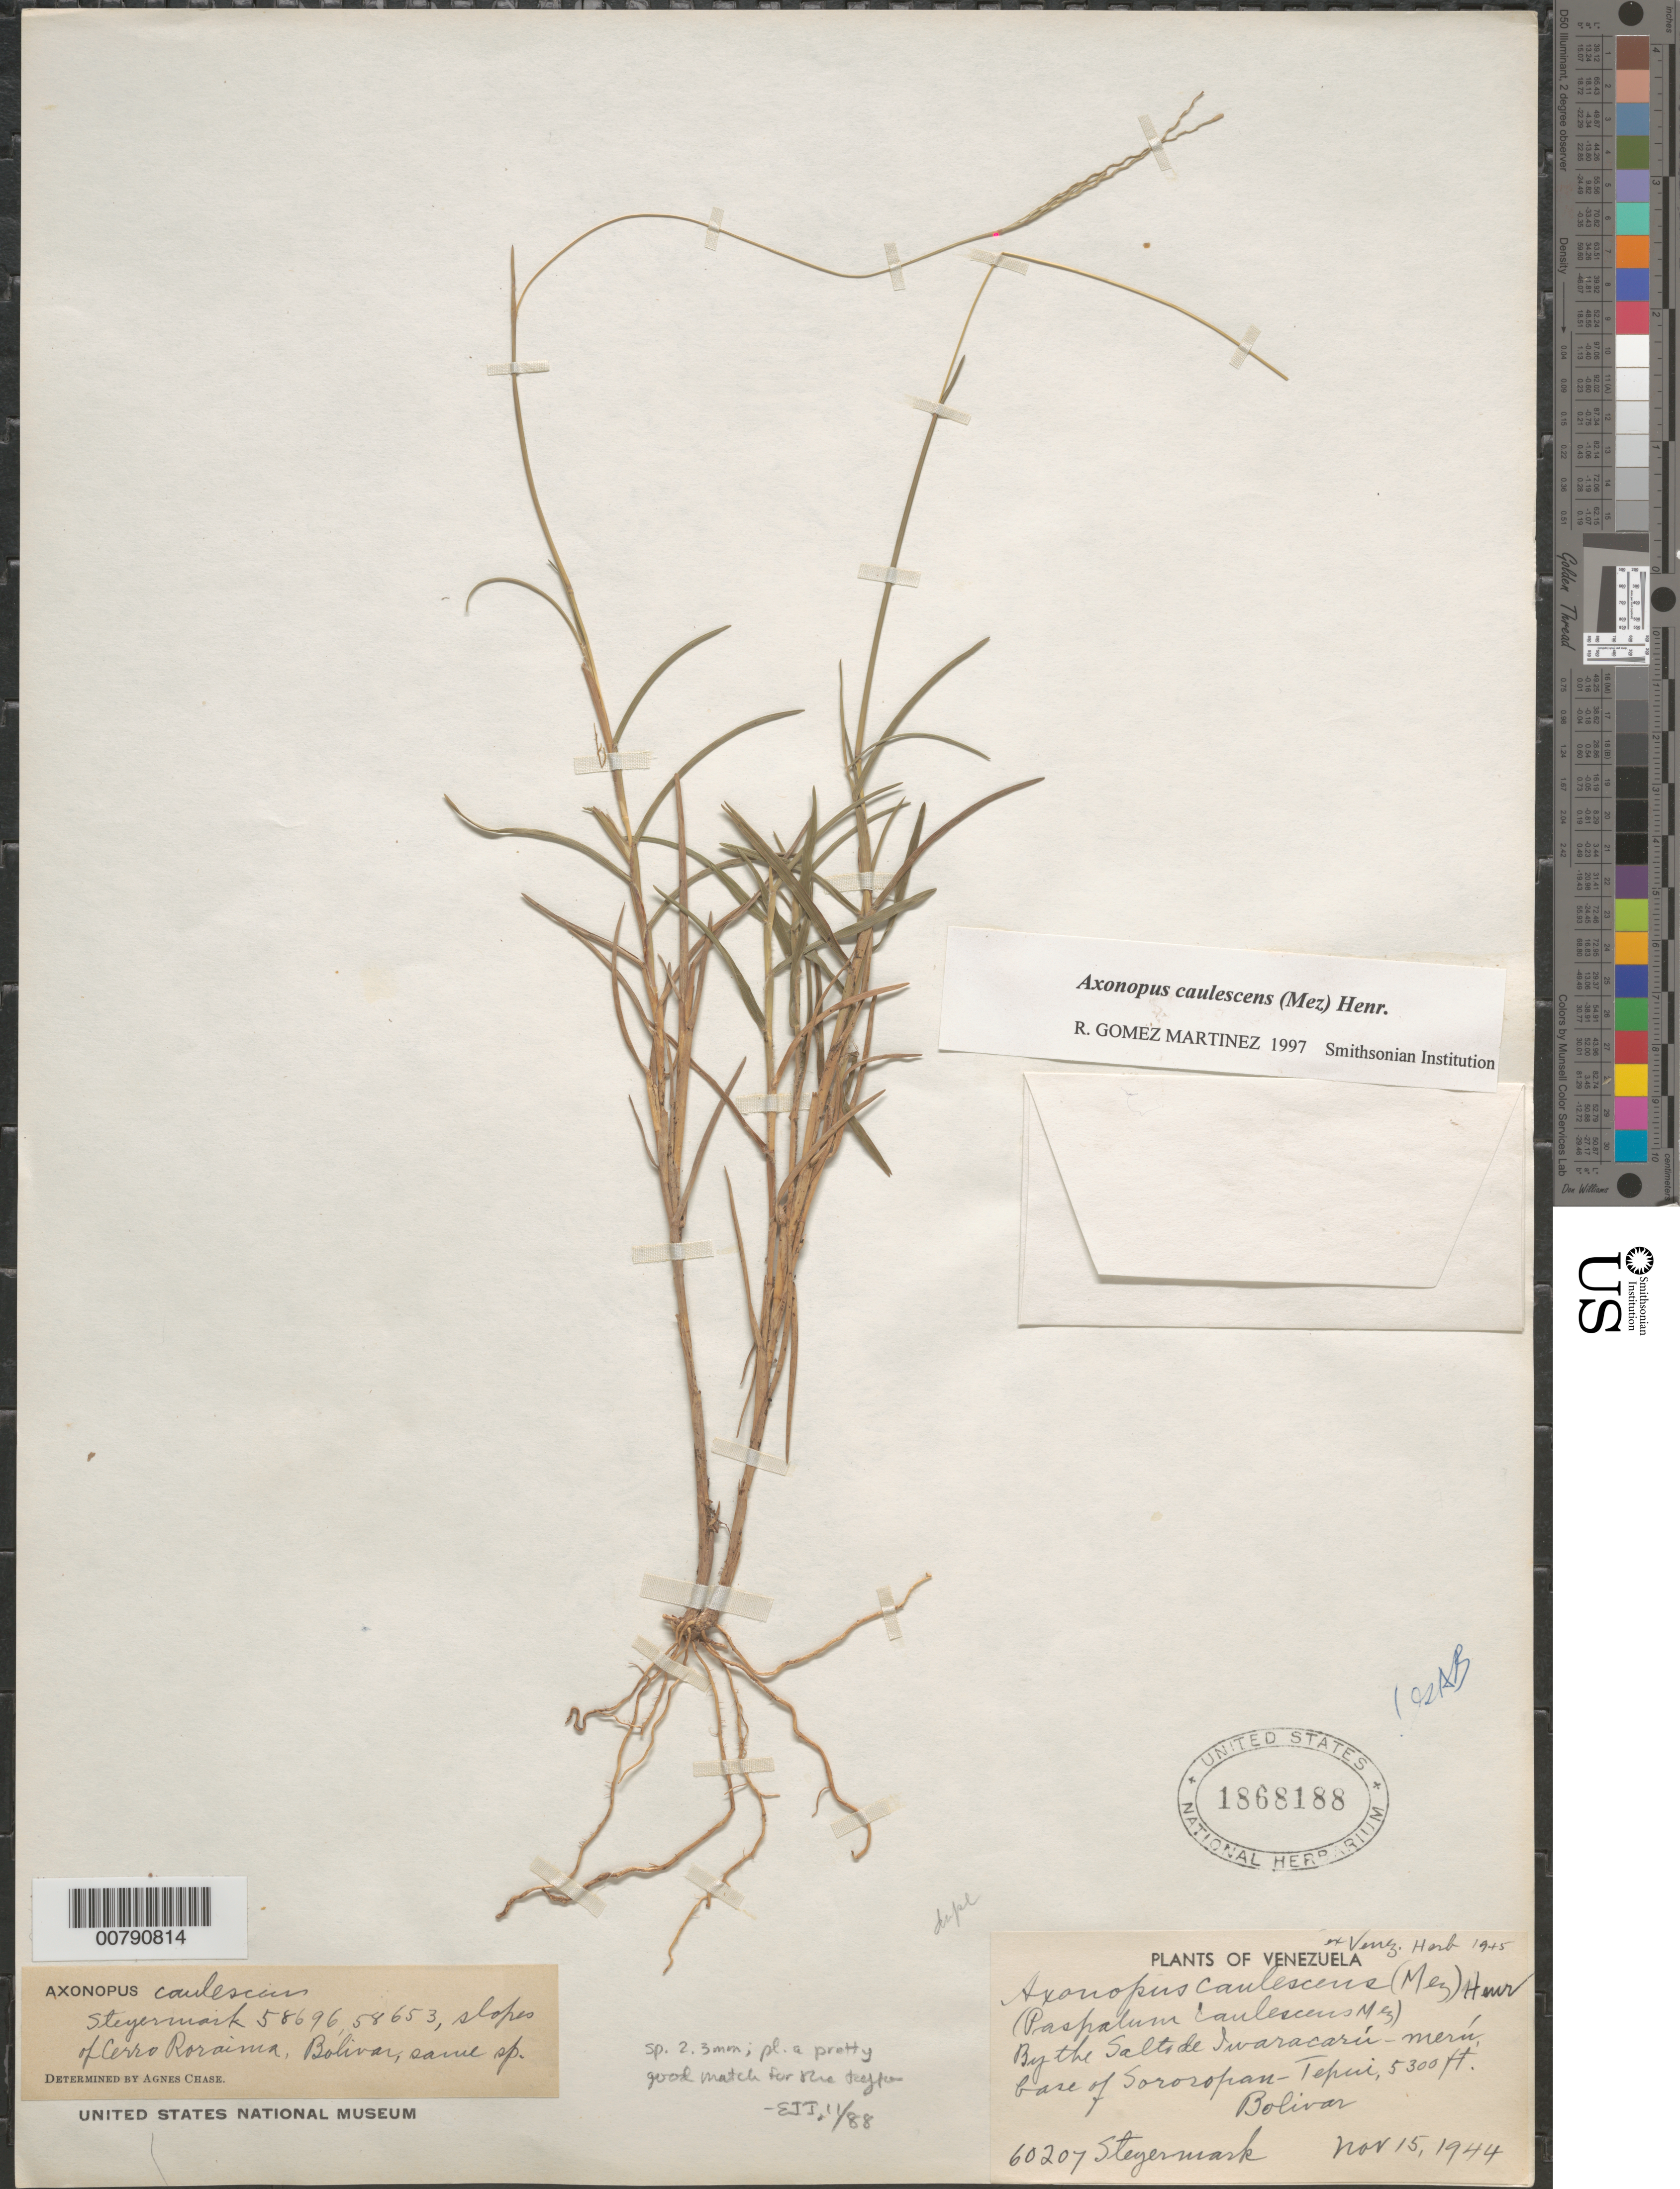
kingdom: Plantae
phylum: Tracheophyta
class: Liliopsida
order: Poales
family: Poaceae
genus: Axonopus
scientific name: Axonopus caulescens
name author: (Mez) Henrickson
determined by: Gomez Martinez, R.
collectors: J. Steyermark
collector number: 60207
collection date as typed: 15-Nov-44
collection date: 1944-11-15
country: Venezuela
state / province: Bolívar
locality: Salto de Iwaracarú-merú, W end of Sororopán-tepuí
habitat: Edge of waterfall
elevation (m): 1615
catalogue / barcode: US 1868188